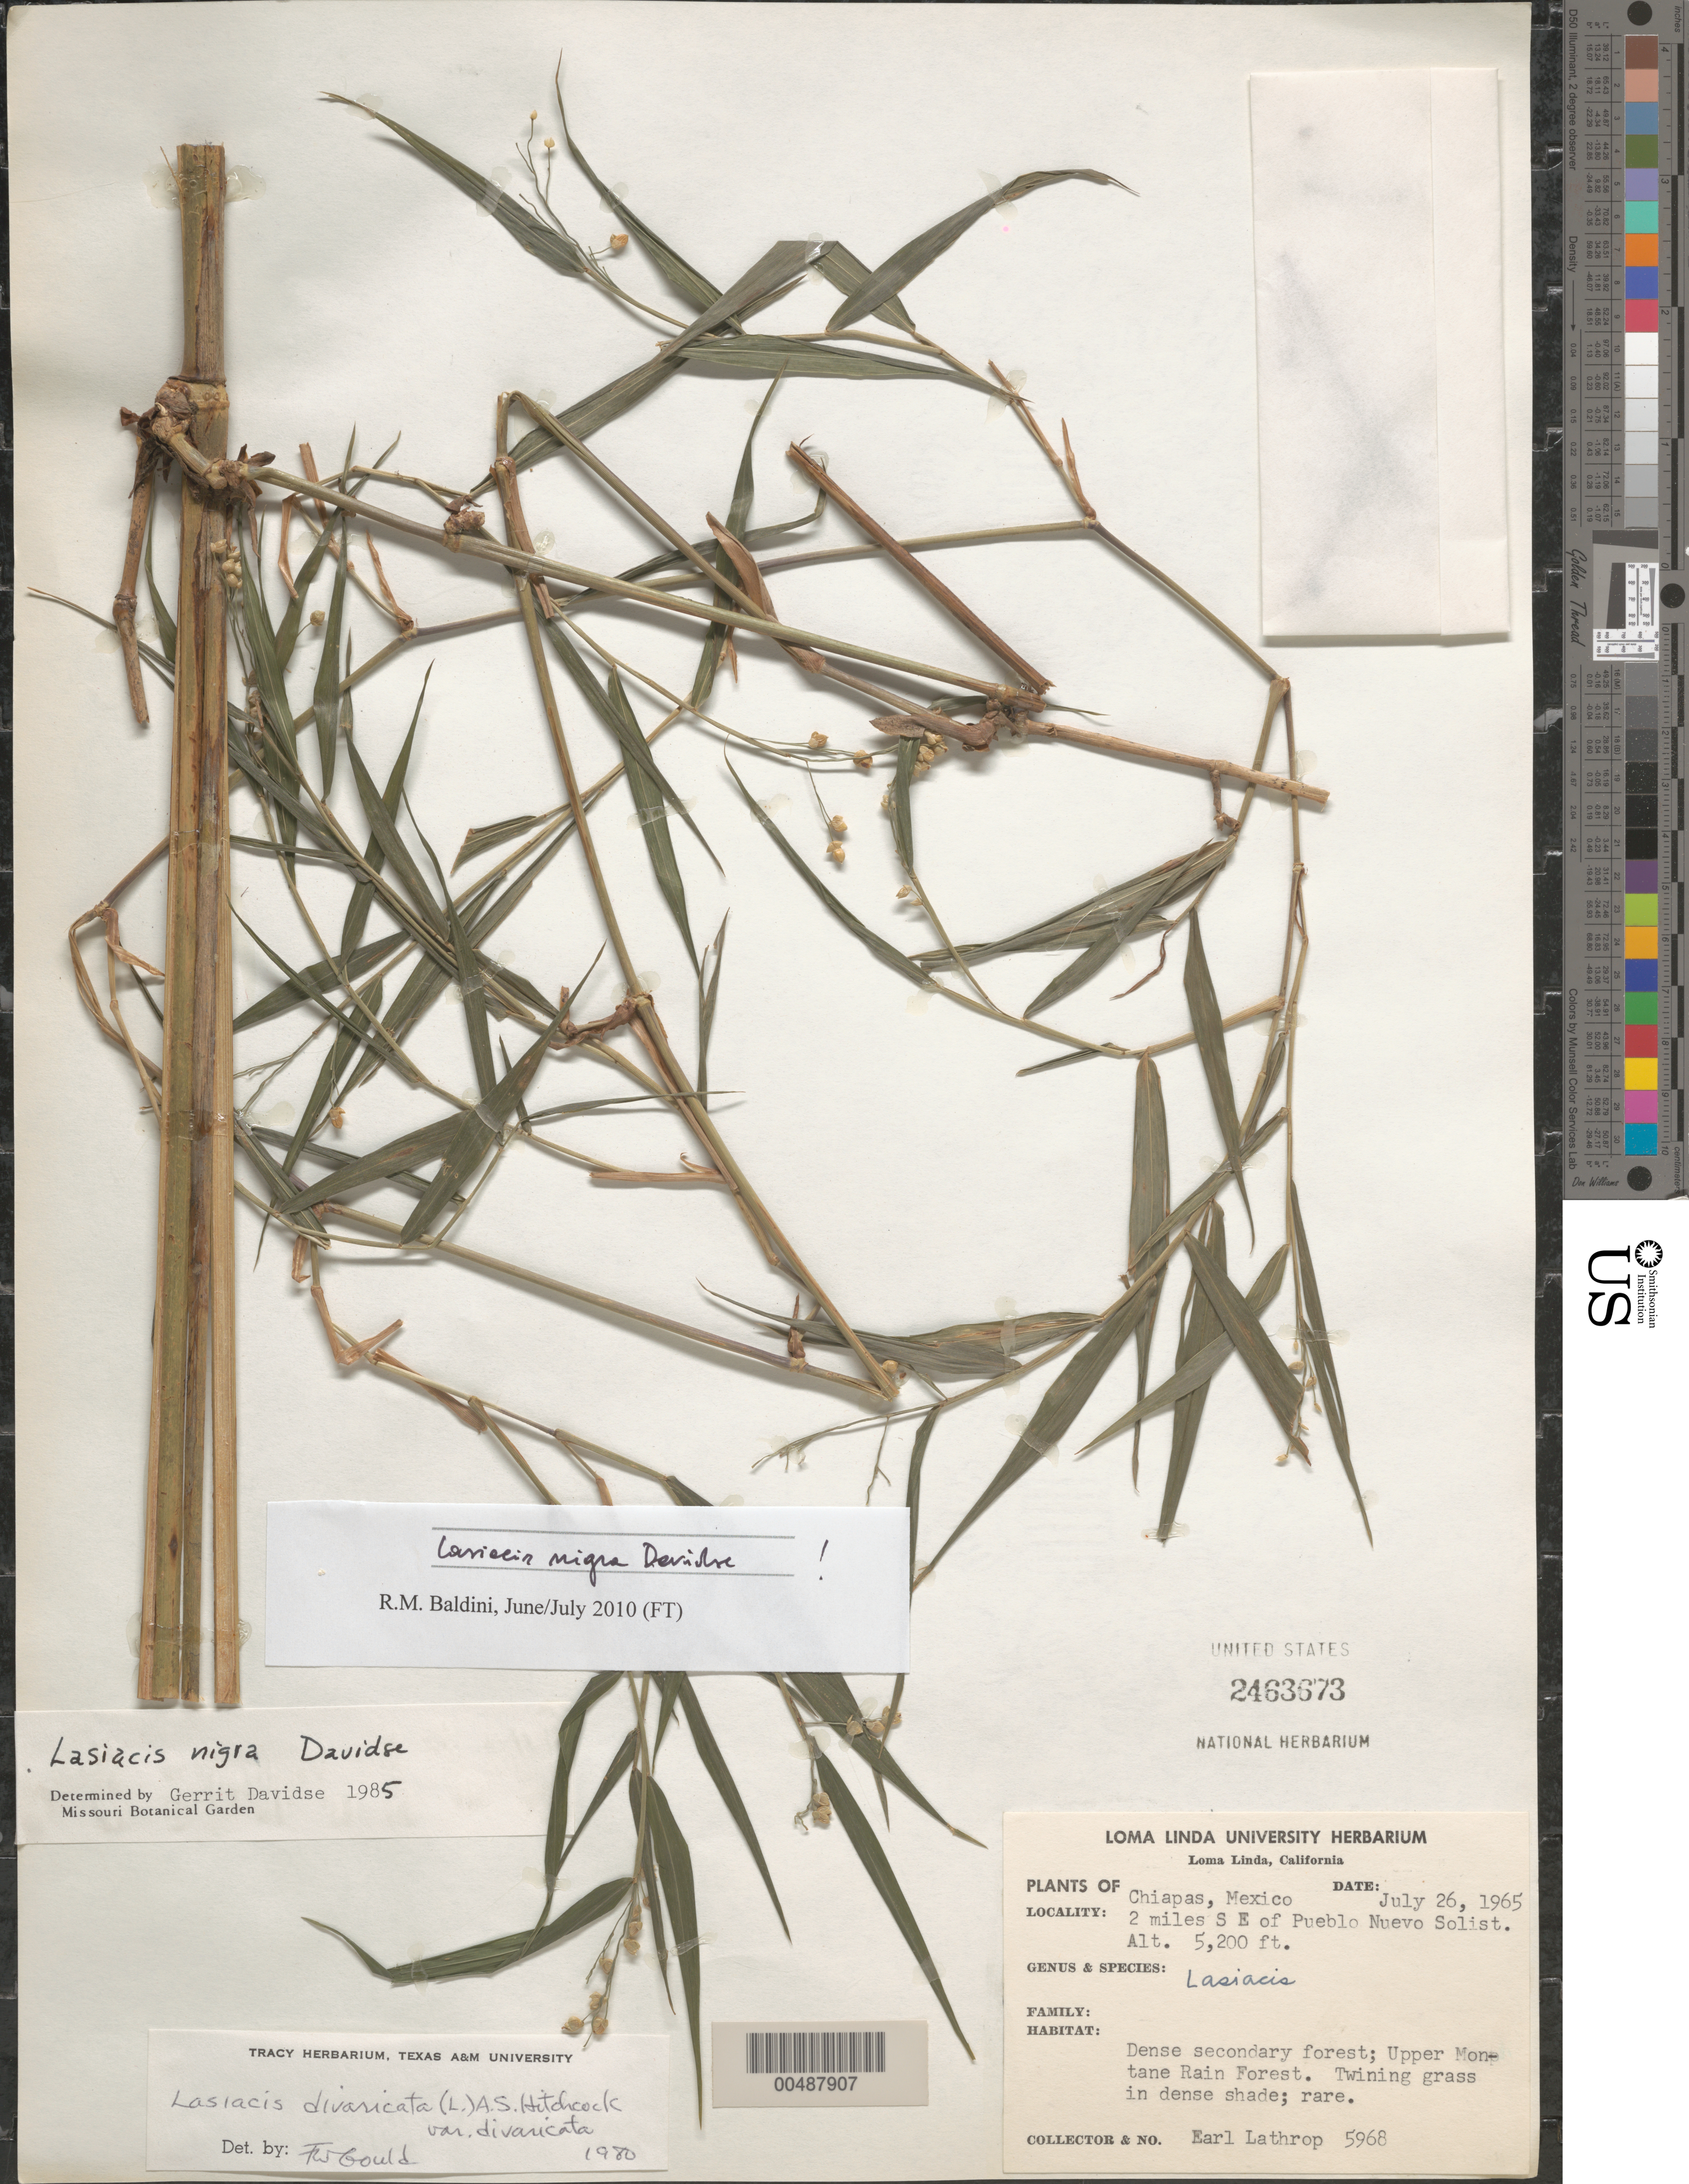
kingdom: Plantae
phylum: Tracheophyta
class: Liliopsida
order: Poales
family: Poaceae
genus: Lasiacis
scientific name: Lasiacis maxonii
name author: Swallen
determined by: Davidse, Gerrit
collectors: E. W. Lathrop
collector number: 5968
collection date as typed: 26 Jul 1965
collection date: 1965-07-26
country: Mexico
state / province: Chiapas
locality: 2 mi SE of Pueblo Nuevo Solistahuacán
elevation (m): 1585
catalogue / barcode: US 2463673